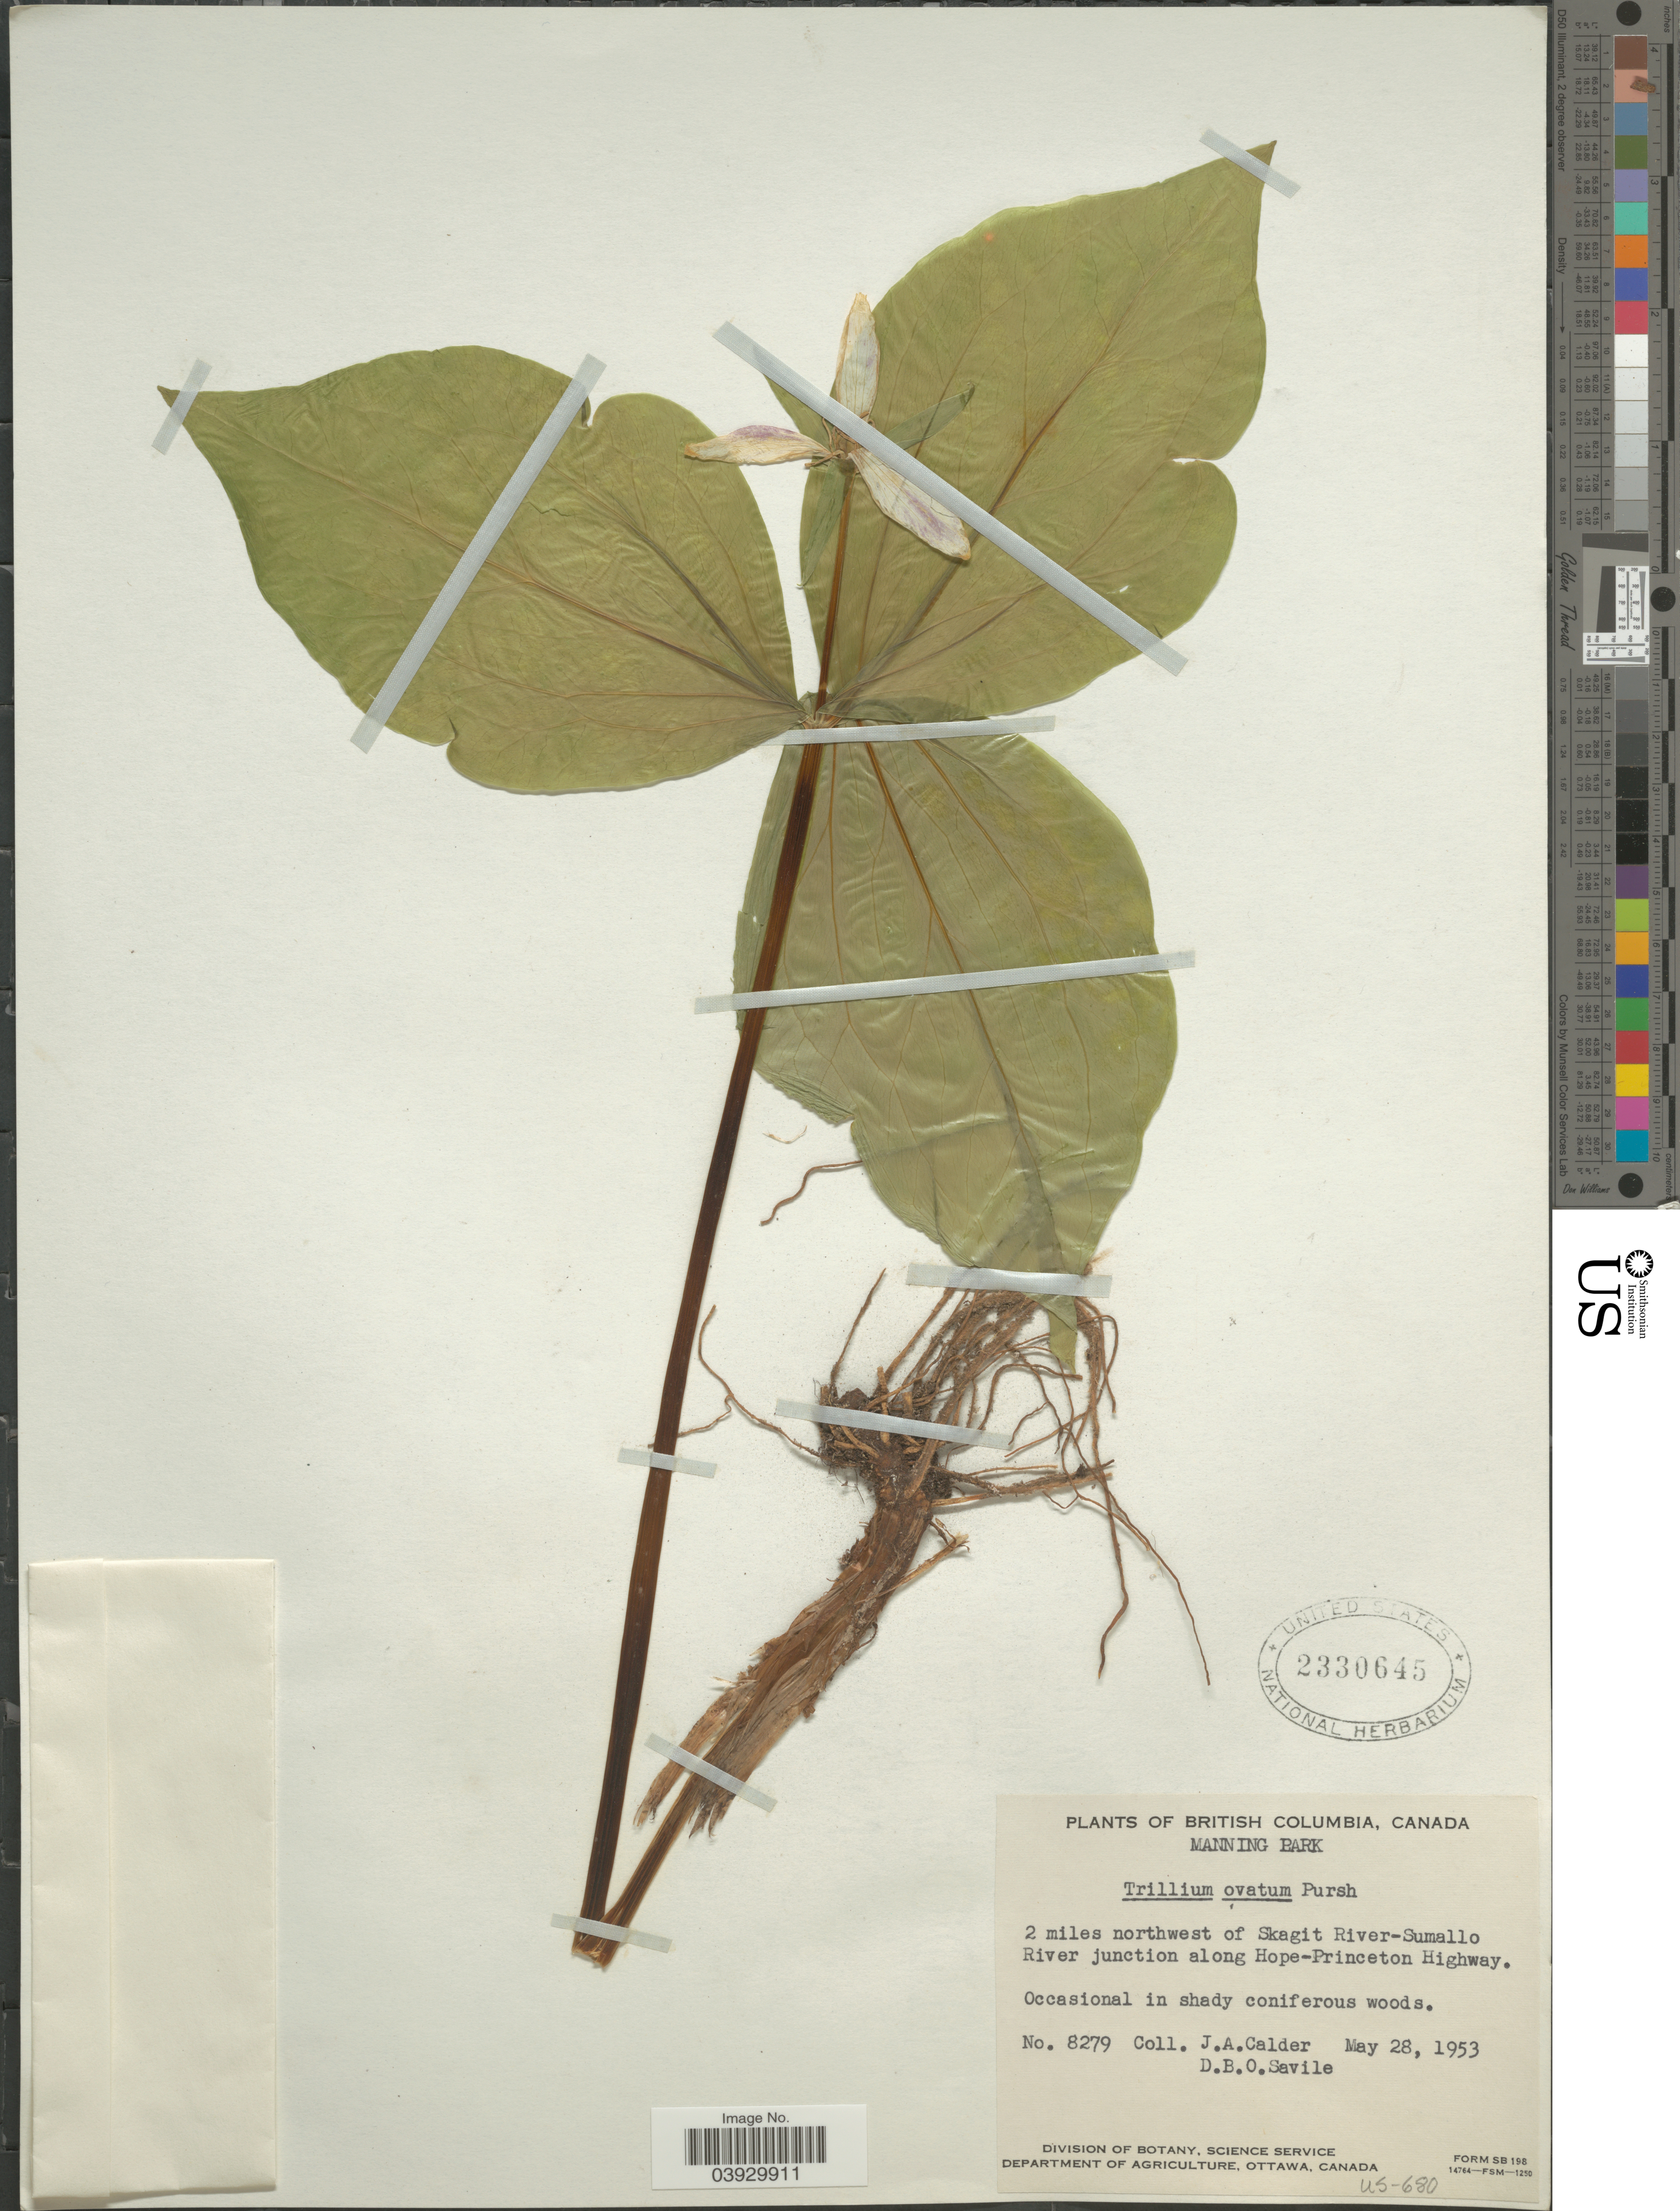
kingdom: Plantae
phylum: Tracheophyta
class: Liliopsida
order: Liliales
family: Melanthiaceae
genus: Trillium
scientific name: Trillium ovatum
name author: Pursh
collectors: J. A. Calder & D. Savile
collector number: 8279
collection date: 1953-05-28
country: Canada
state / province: British Columbia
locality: Manning Park. 2 miles northwest of Skagit River - Sumallo River junction along Hope-Princeton Highway.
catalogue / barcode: US 2330645